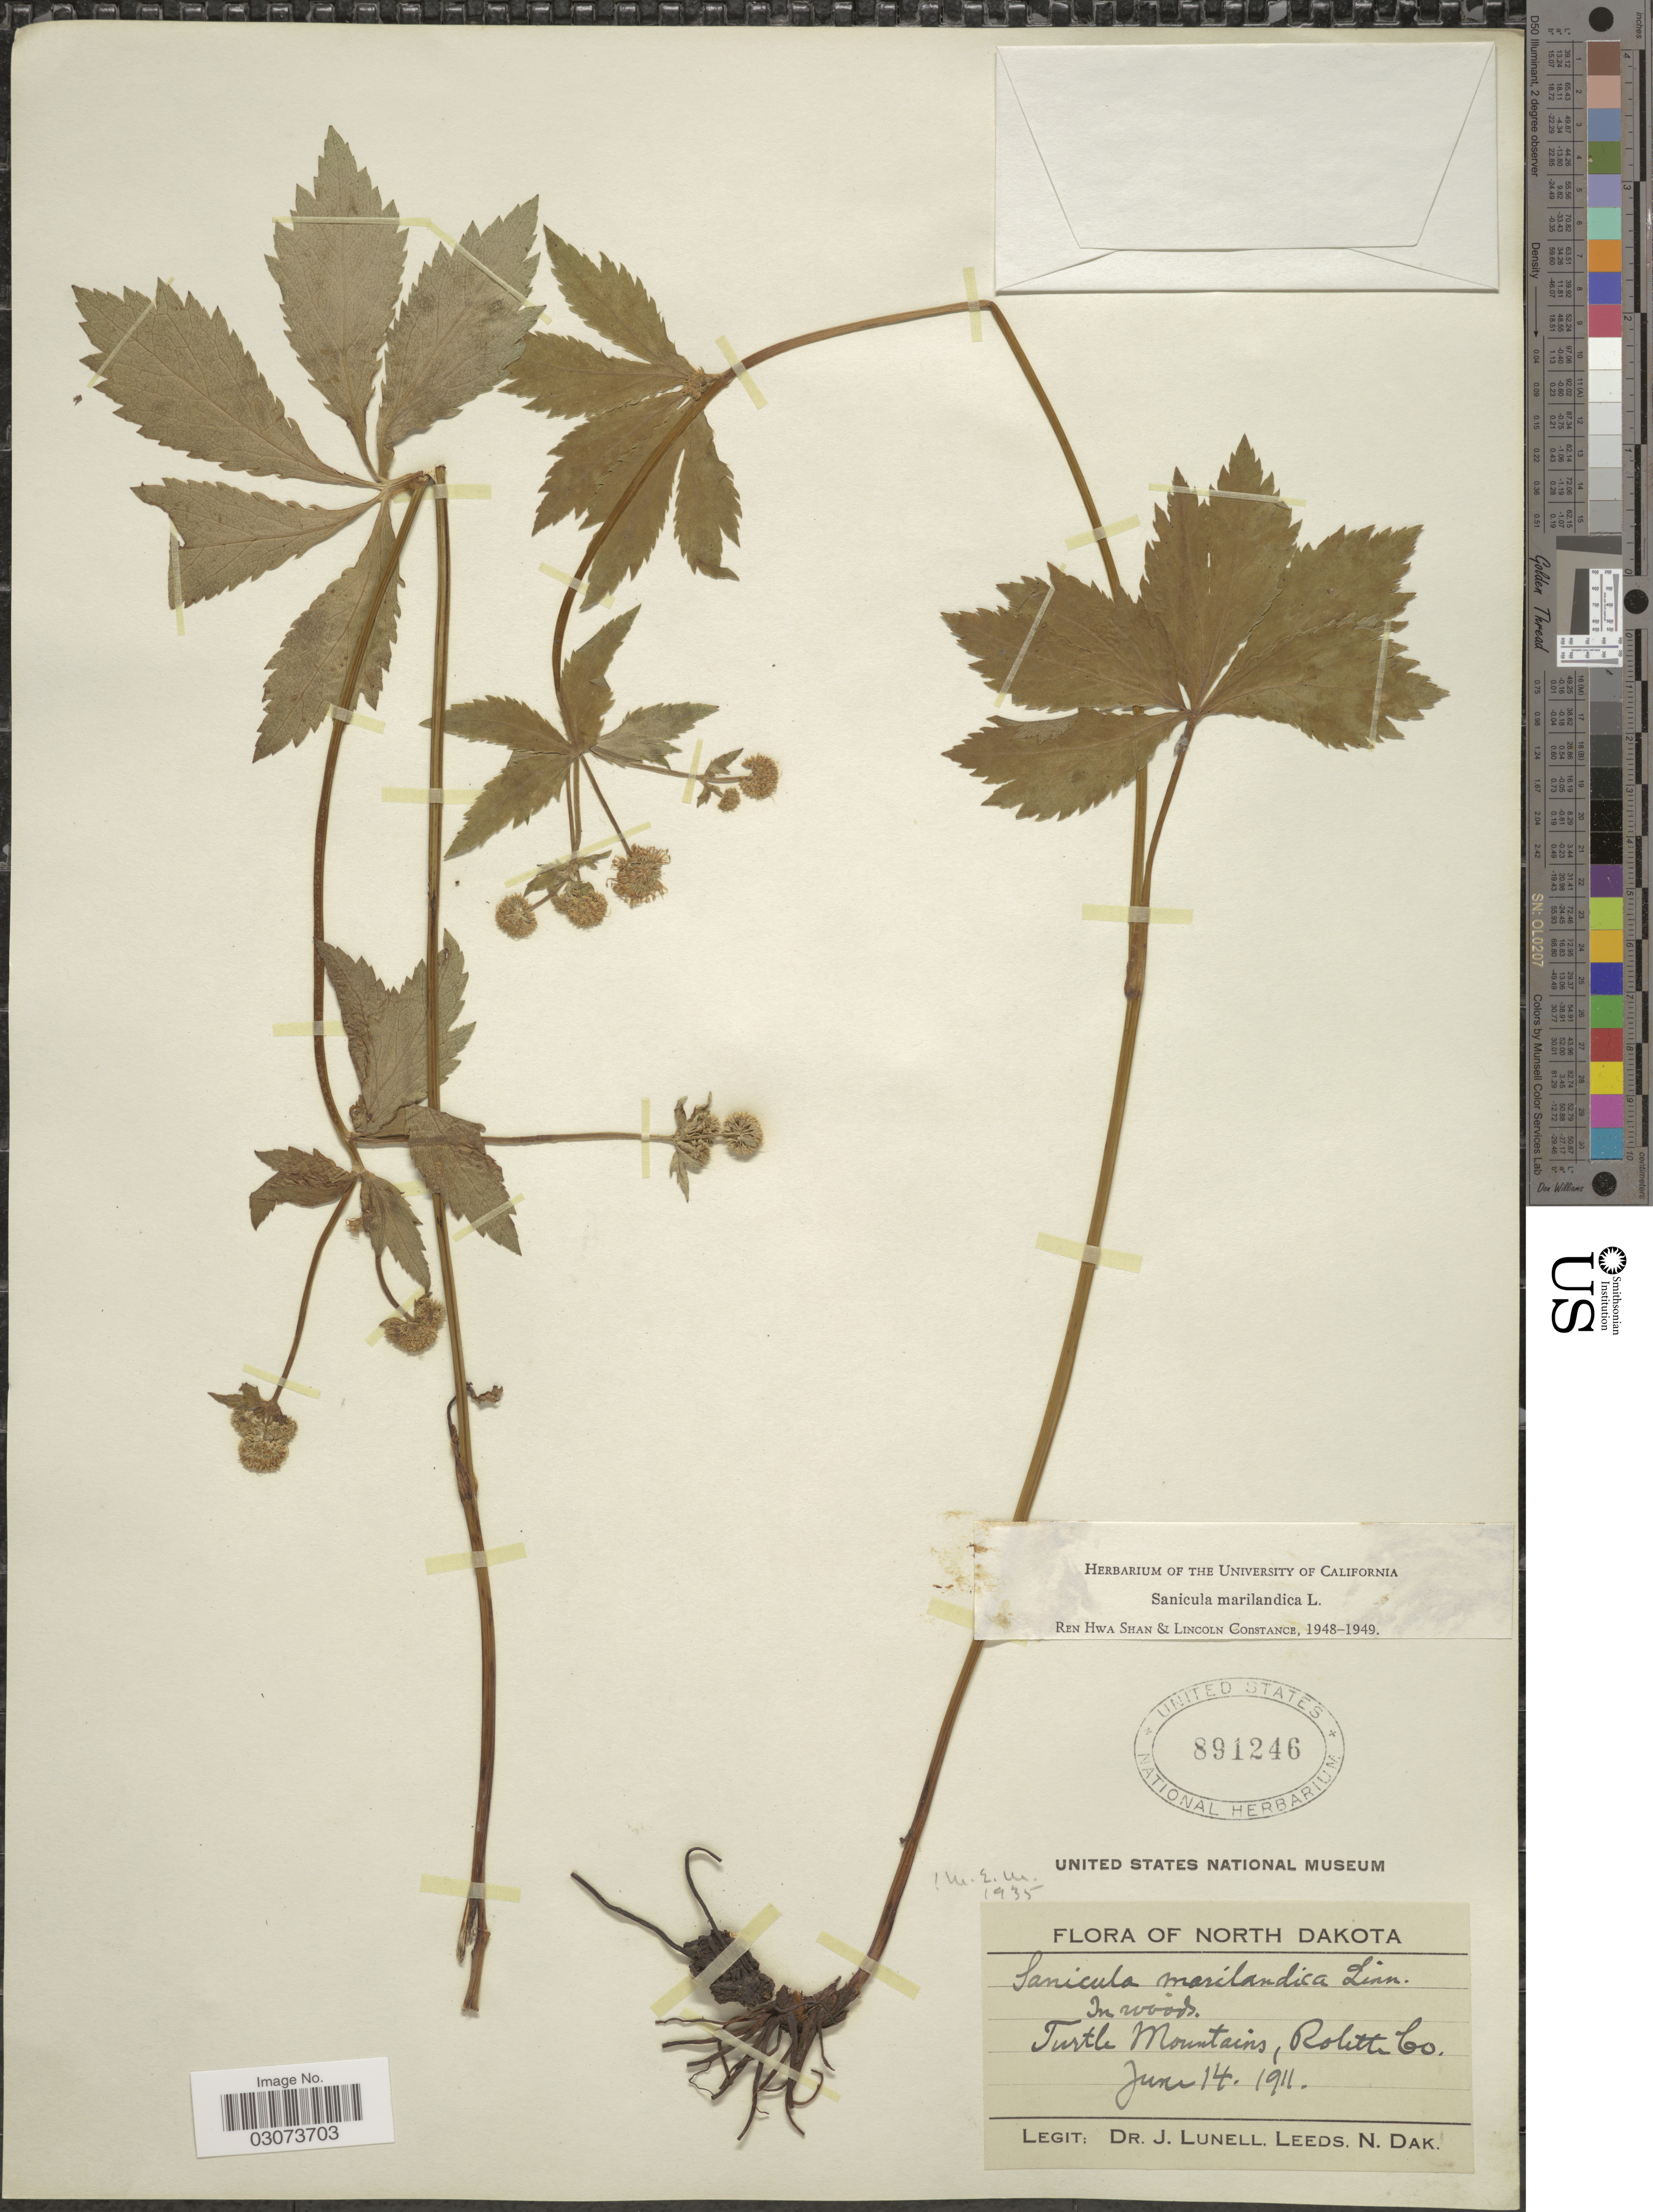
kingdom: Plantae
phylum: Tracheophyta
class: Magnoliopsida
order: Apiales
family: Apiaceae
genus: Sanicula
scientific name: Sanicula marilandica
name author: L.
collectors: J. Lunell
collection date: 1911-06-14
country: United States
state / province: North Dakota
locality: Turtle Mountains, Rolette Co.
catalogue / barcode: US 891246